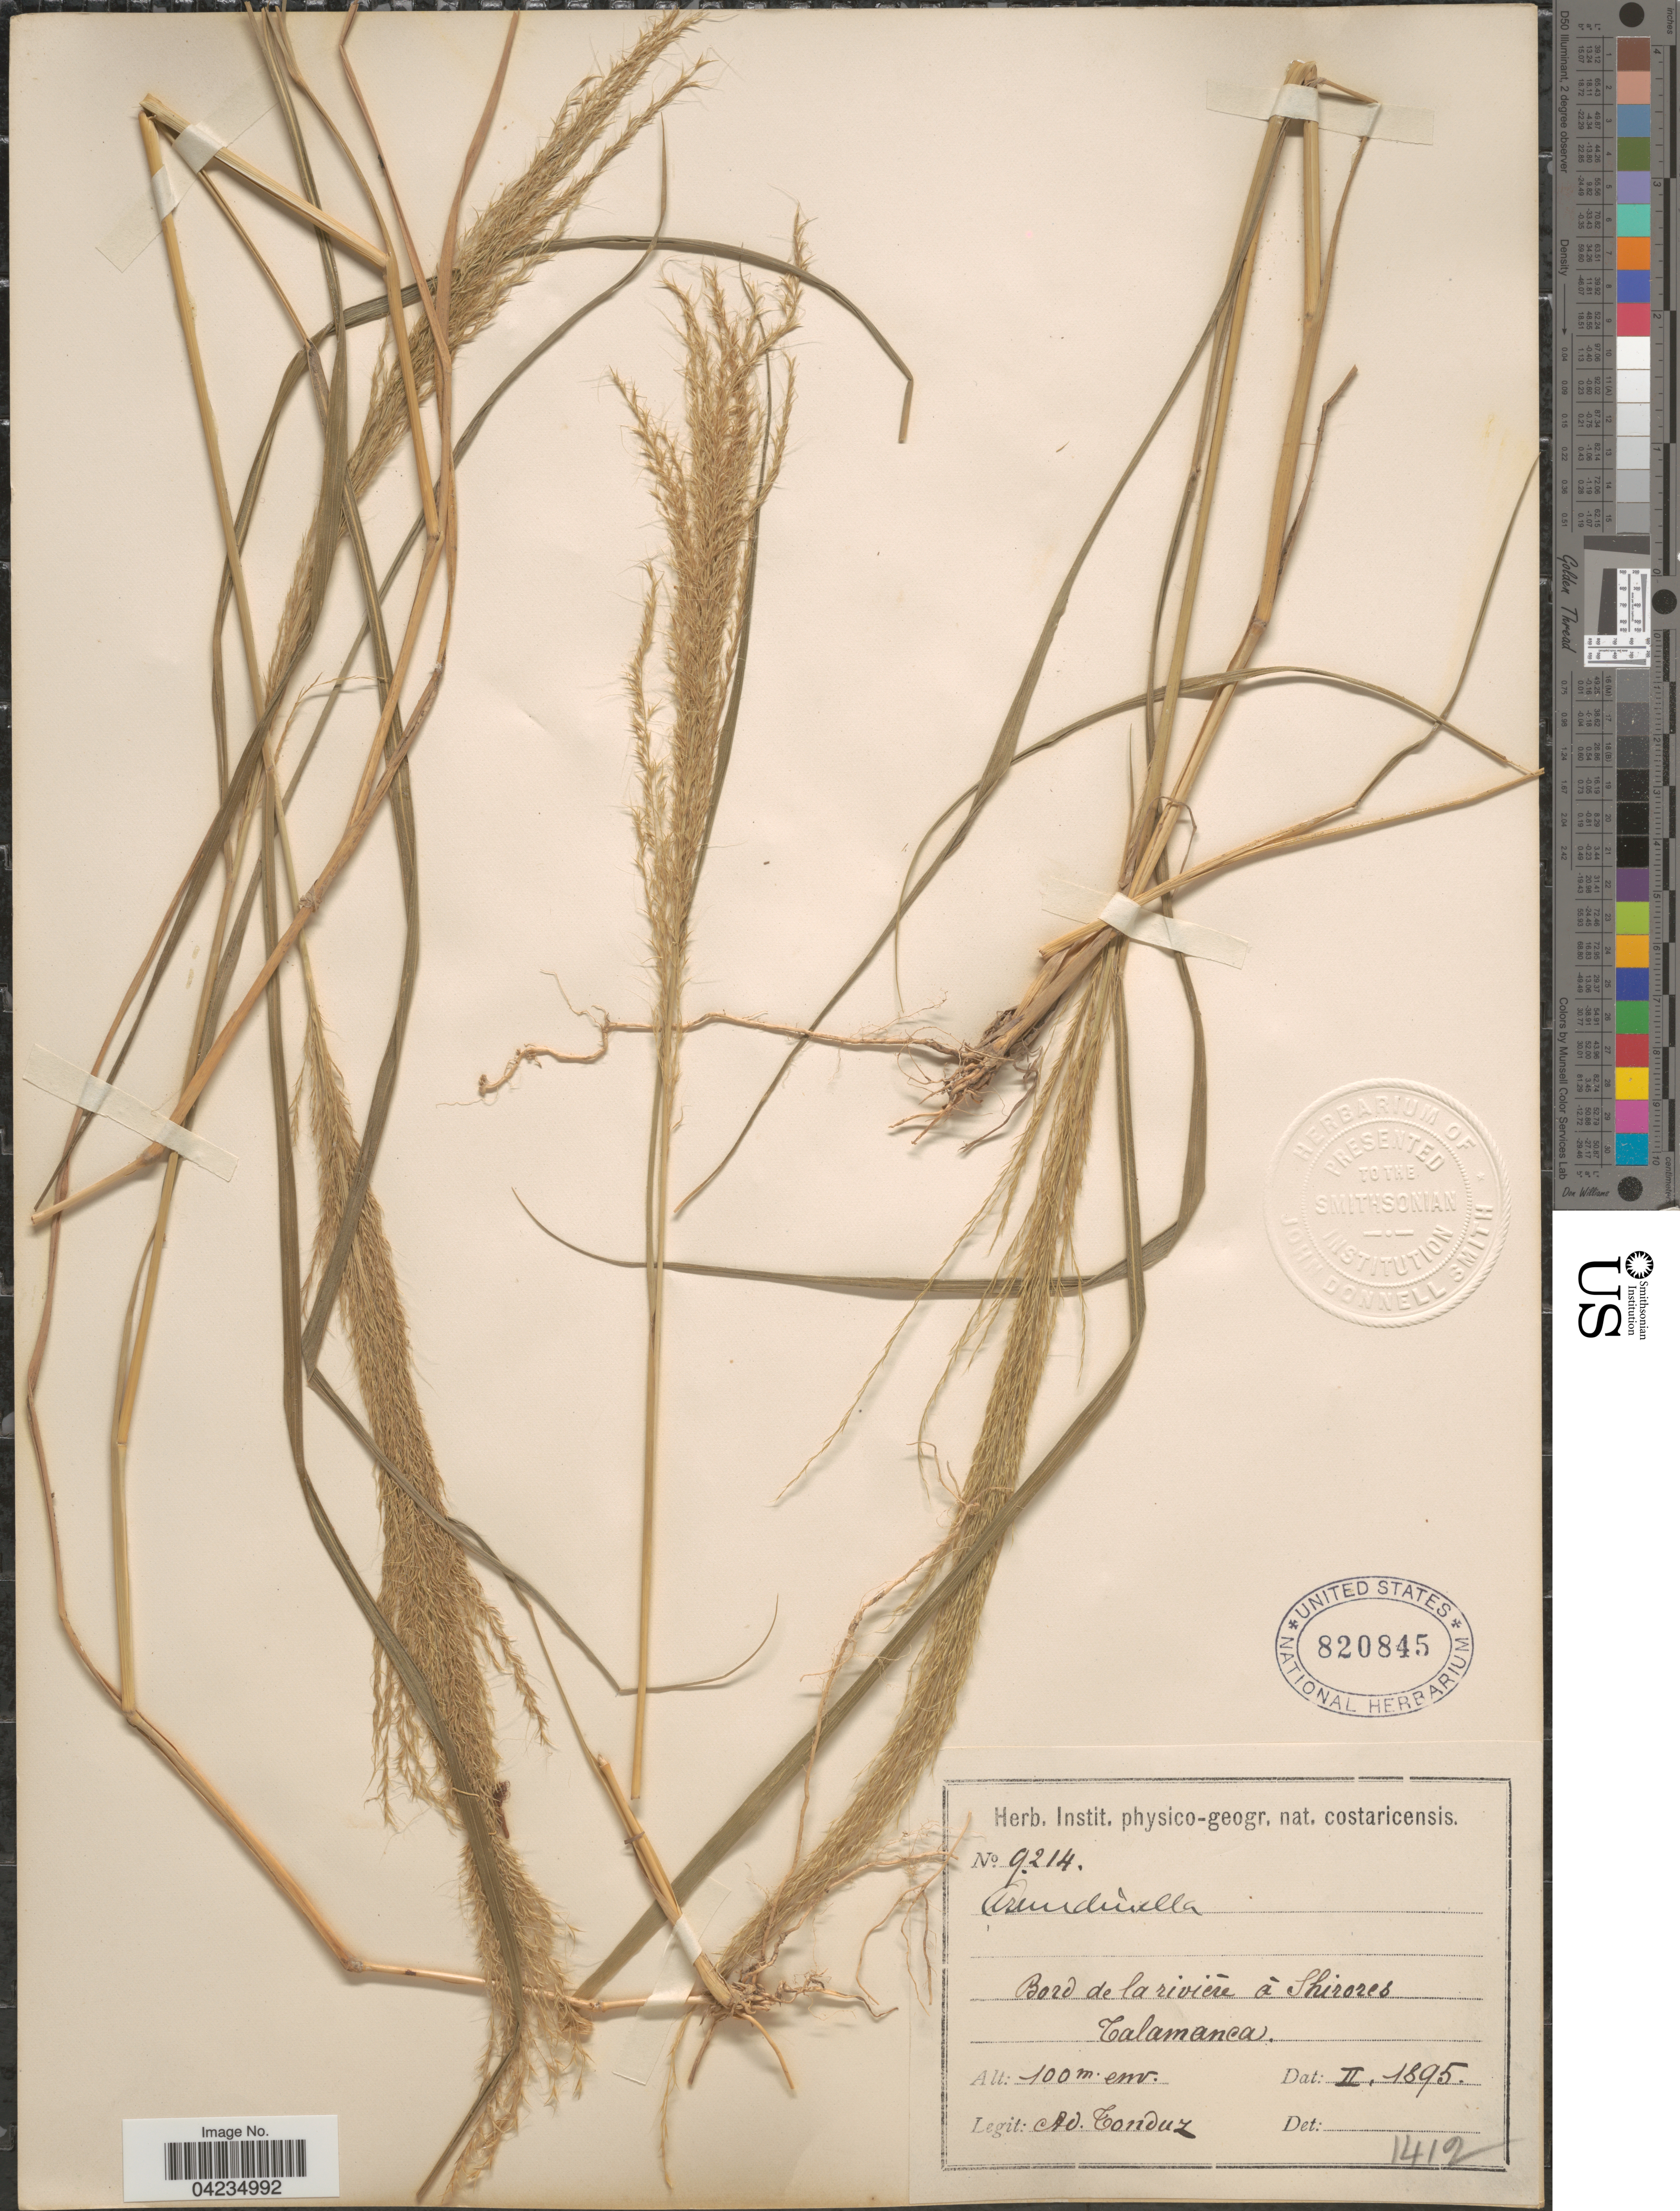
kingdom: Plantae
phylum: Tracheophyta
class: Liliopsida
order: Poales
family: Poaceae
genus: Arundinella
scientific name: Arundinella berteroniana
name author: (Schult.) Hitchc. & Chase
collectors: A. Tonduz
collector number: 9214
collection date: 1895-02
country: Costa Rica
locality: Bord de la rivière à Shirores. Talamanca.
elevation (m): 100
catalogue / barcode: US 820845